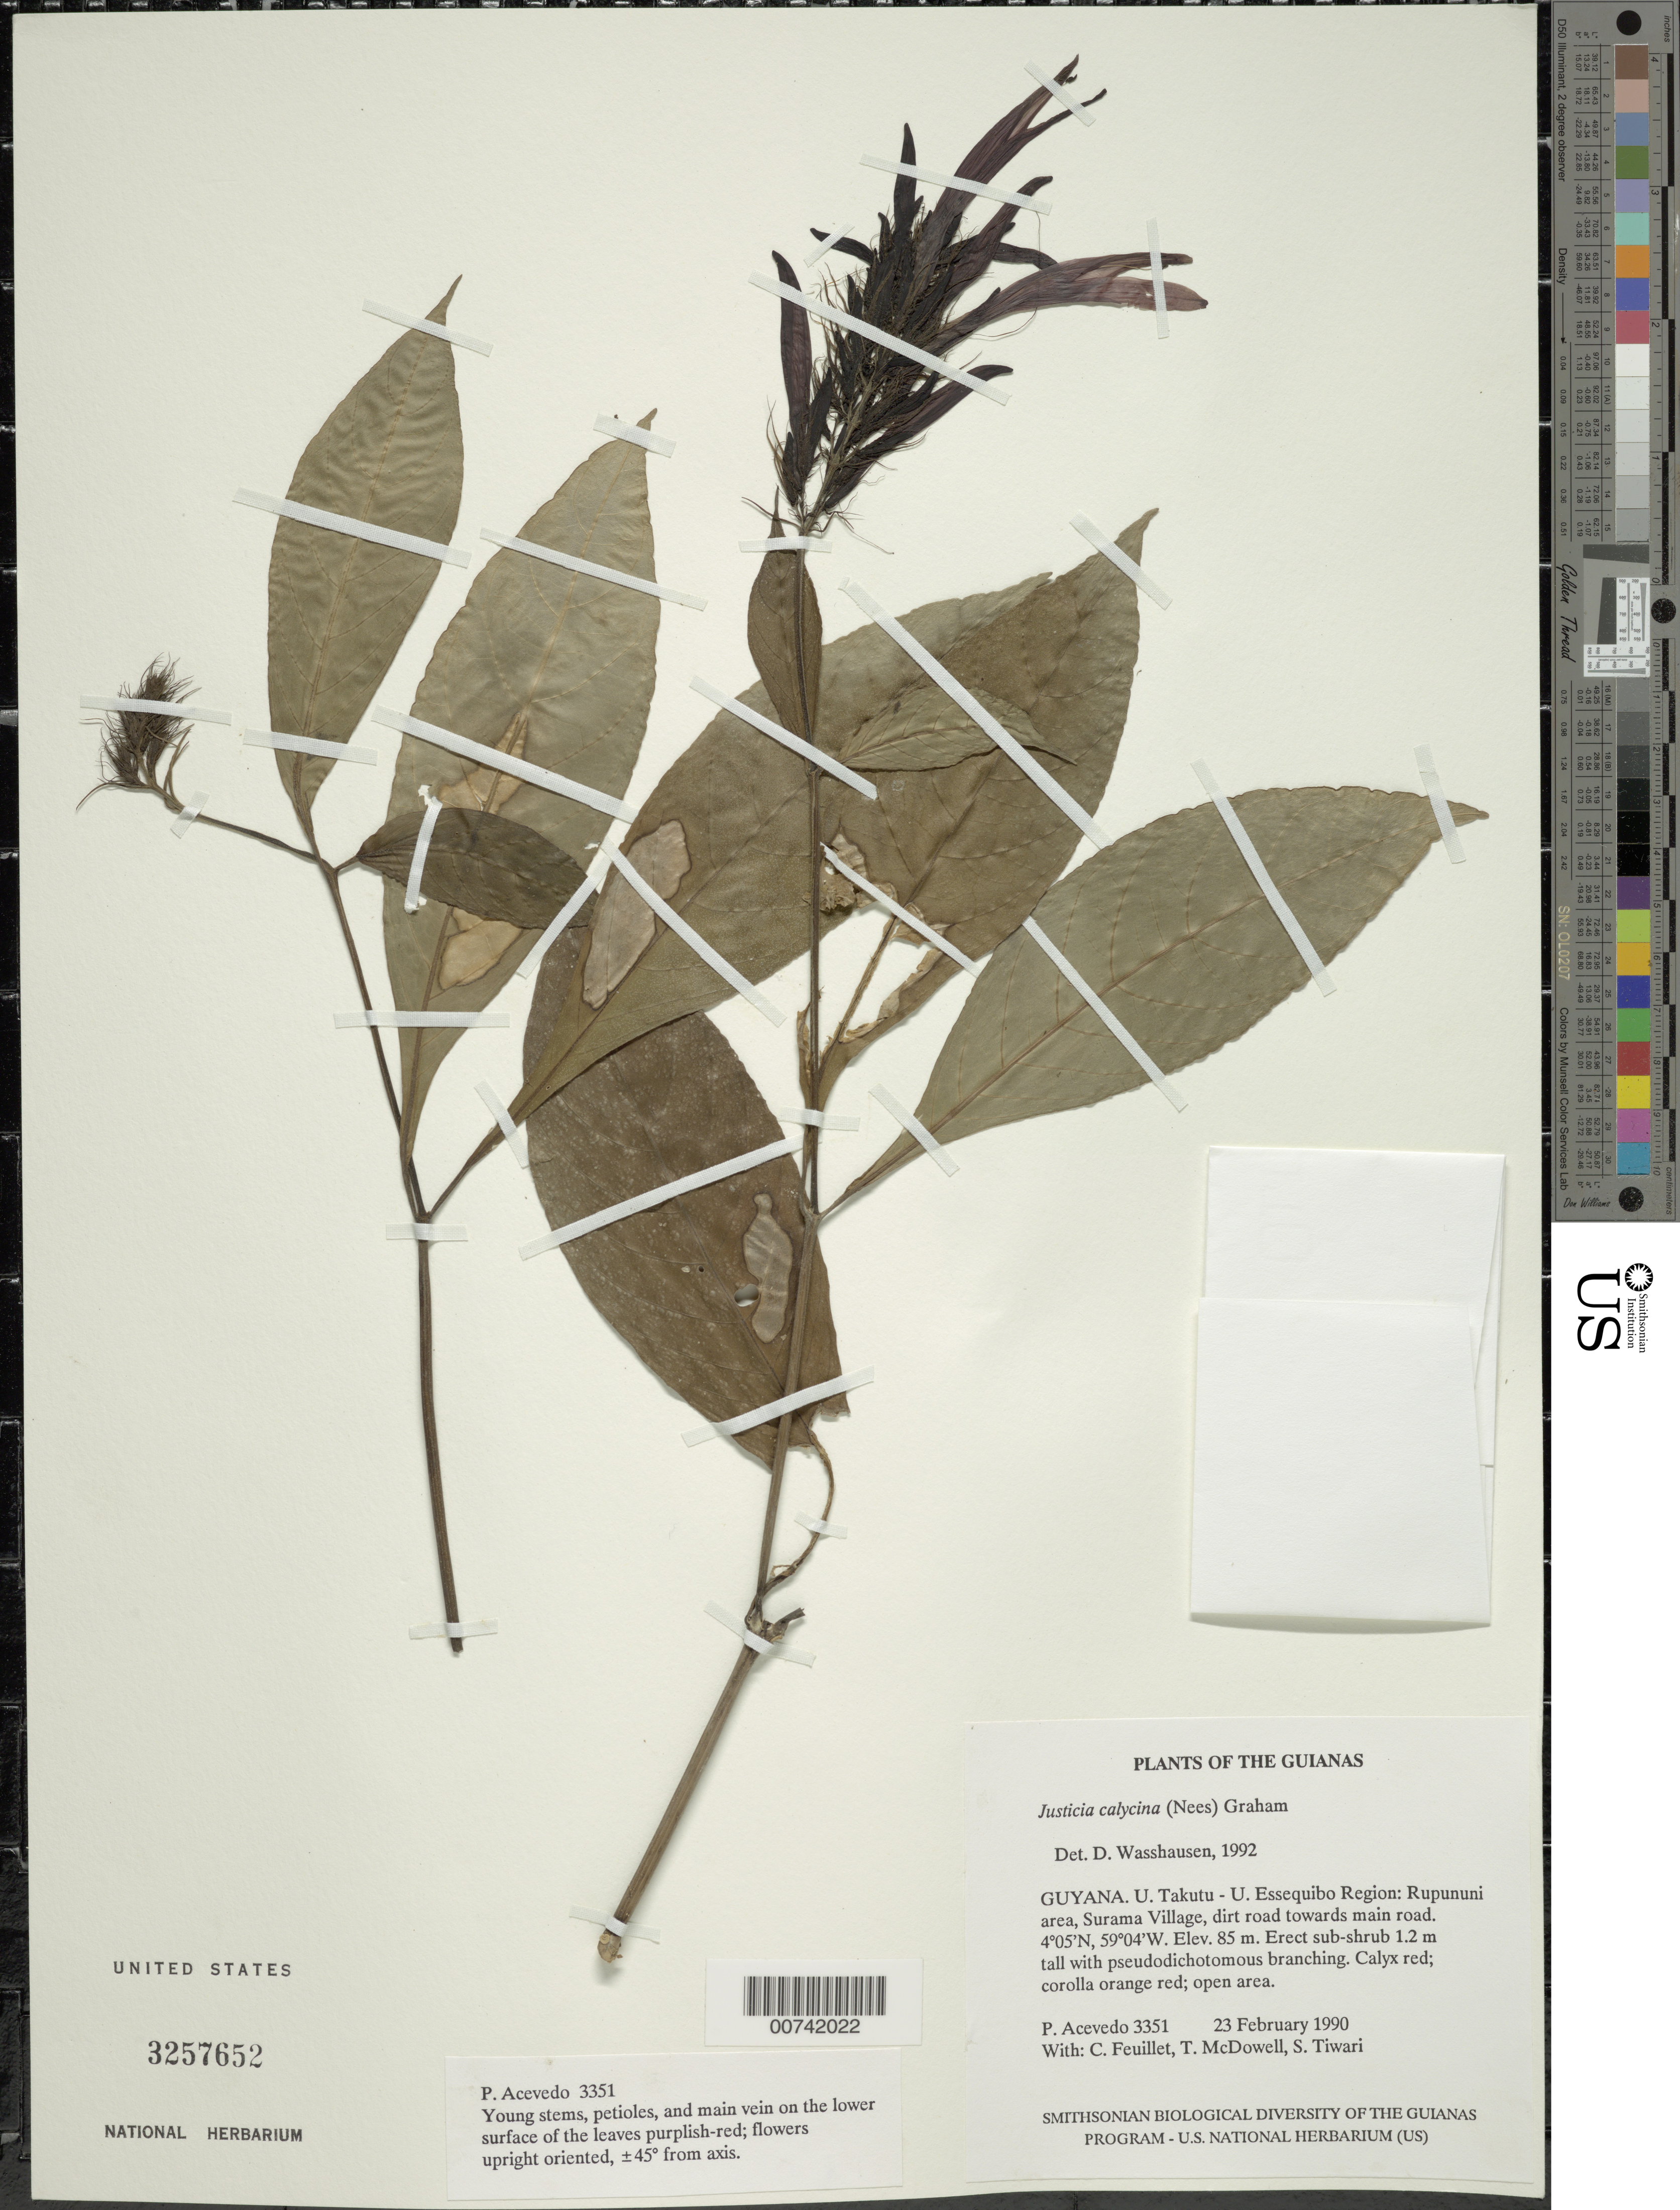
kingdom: Plantae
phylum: Tracheophyta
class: Magnoliopsida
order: Lamiales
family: Acanthaceae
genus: Justicia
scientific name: Justicia calycina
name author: (Nees) V.A.W. Graham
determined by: Wasshausen, Dieter C., (BOT), Smithsonian Institution - National Museum of Natural History (UNITED STATES)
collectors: P. Acevedo-Rodr., C. Feuillet, T. McDowell & S. Tiwari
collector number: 3351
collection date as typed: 23 Feb 1990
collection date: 1990-02-23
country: Guyana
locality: U. Takutu - U. Essequibo. Rupununi area, Surama Village, dirt road towards main road.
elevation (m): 85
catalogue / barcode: US 3257652